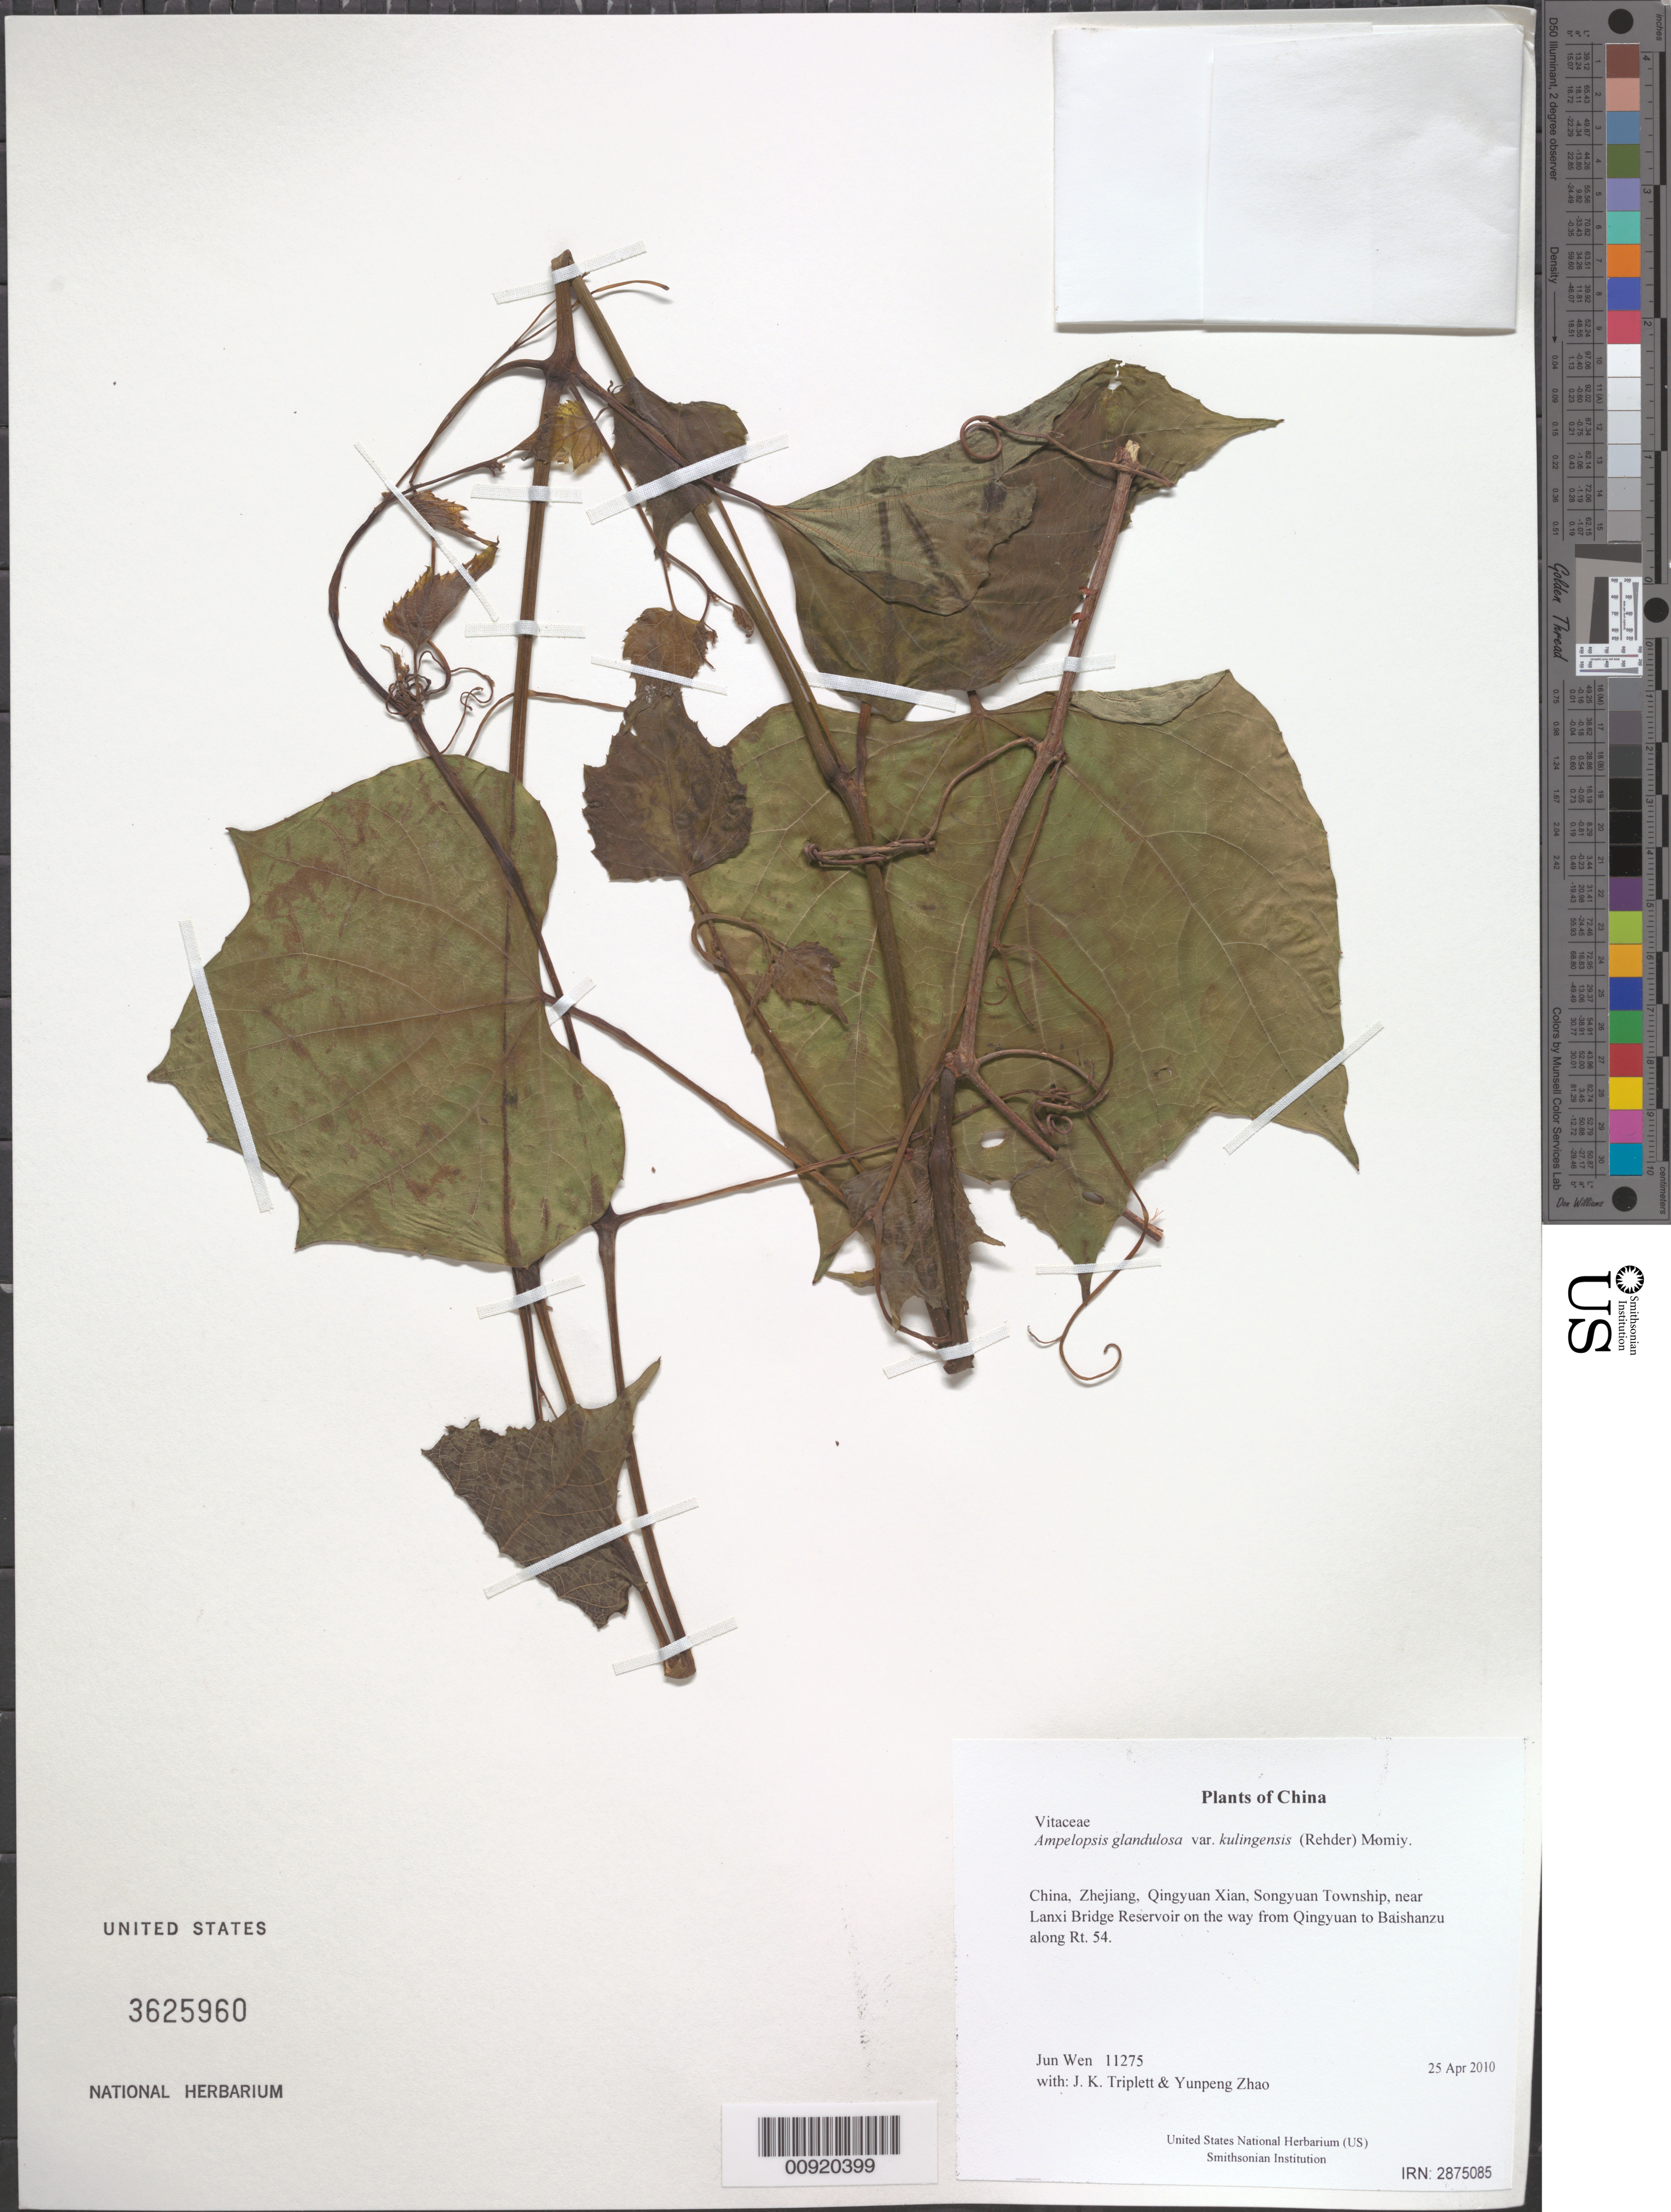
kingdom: Plantae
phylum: Tracheophyta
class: Magnoliopsida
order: Vitales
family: Vitaceae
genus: Ampelopsis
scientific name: Ampelopsis glandulosa var. kulingensis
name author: (Rehder) Momiy.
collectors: J. Wen, J. K. Triplett & Yunpeng Zhao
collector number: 11275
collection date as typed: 25 Apr 2010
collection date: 2010-04-25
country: China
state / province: Zhejiang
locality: Qingyuan Xian, Songyuan Township, near Lanxi Bridge Reservoir on the way from Qingyuan to Baishanzu along Rt. 54.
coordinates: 27 37.241 N, 119 07.233 E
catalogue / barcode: US 3625960